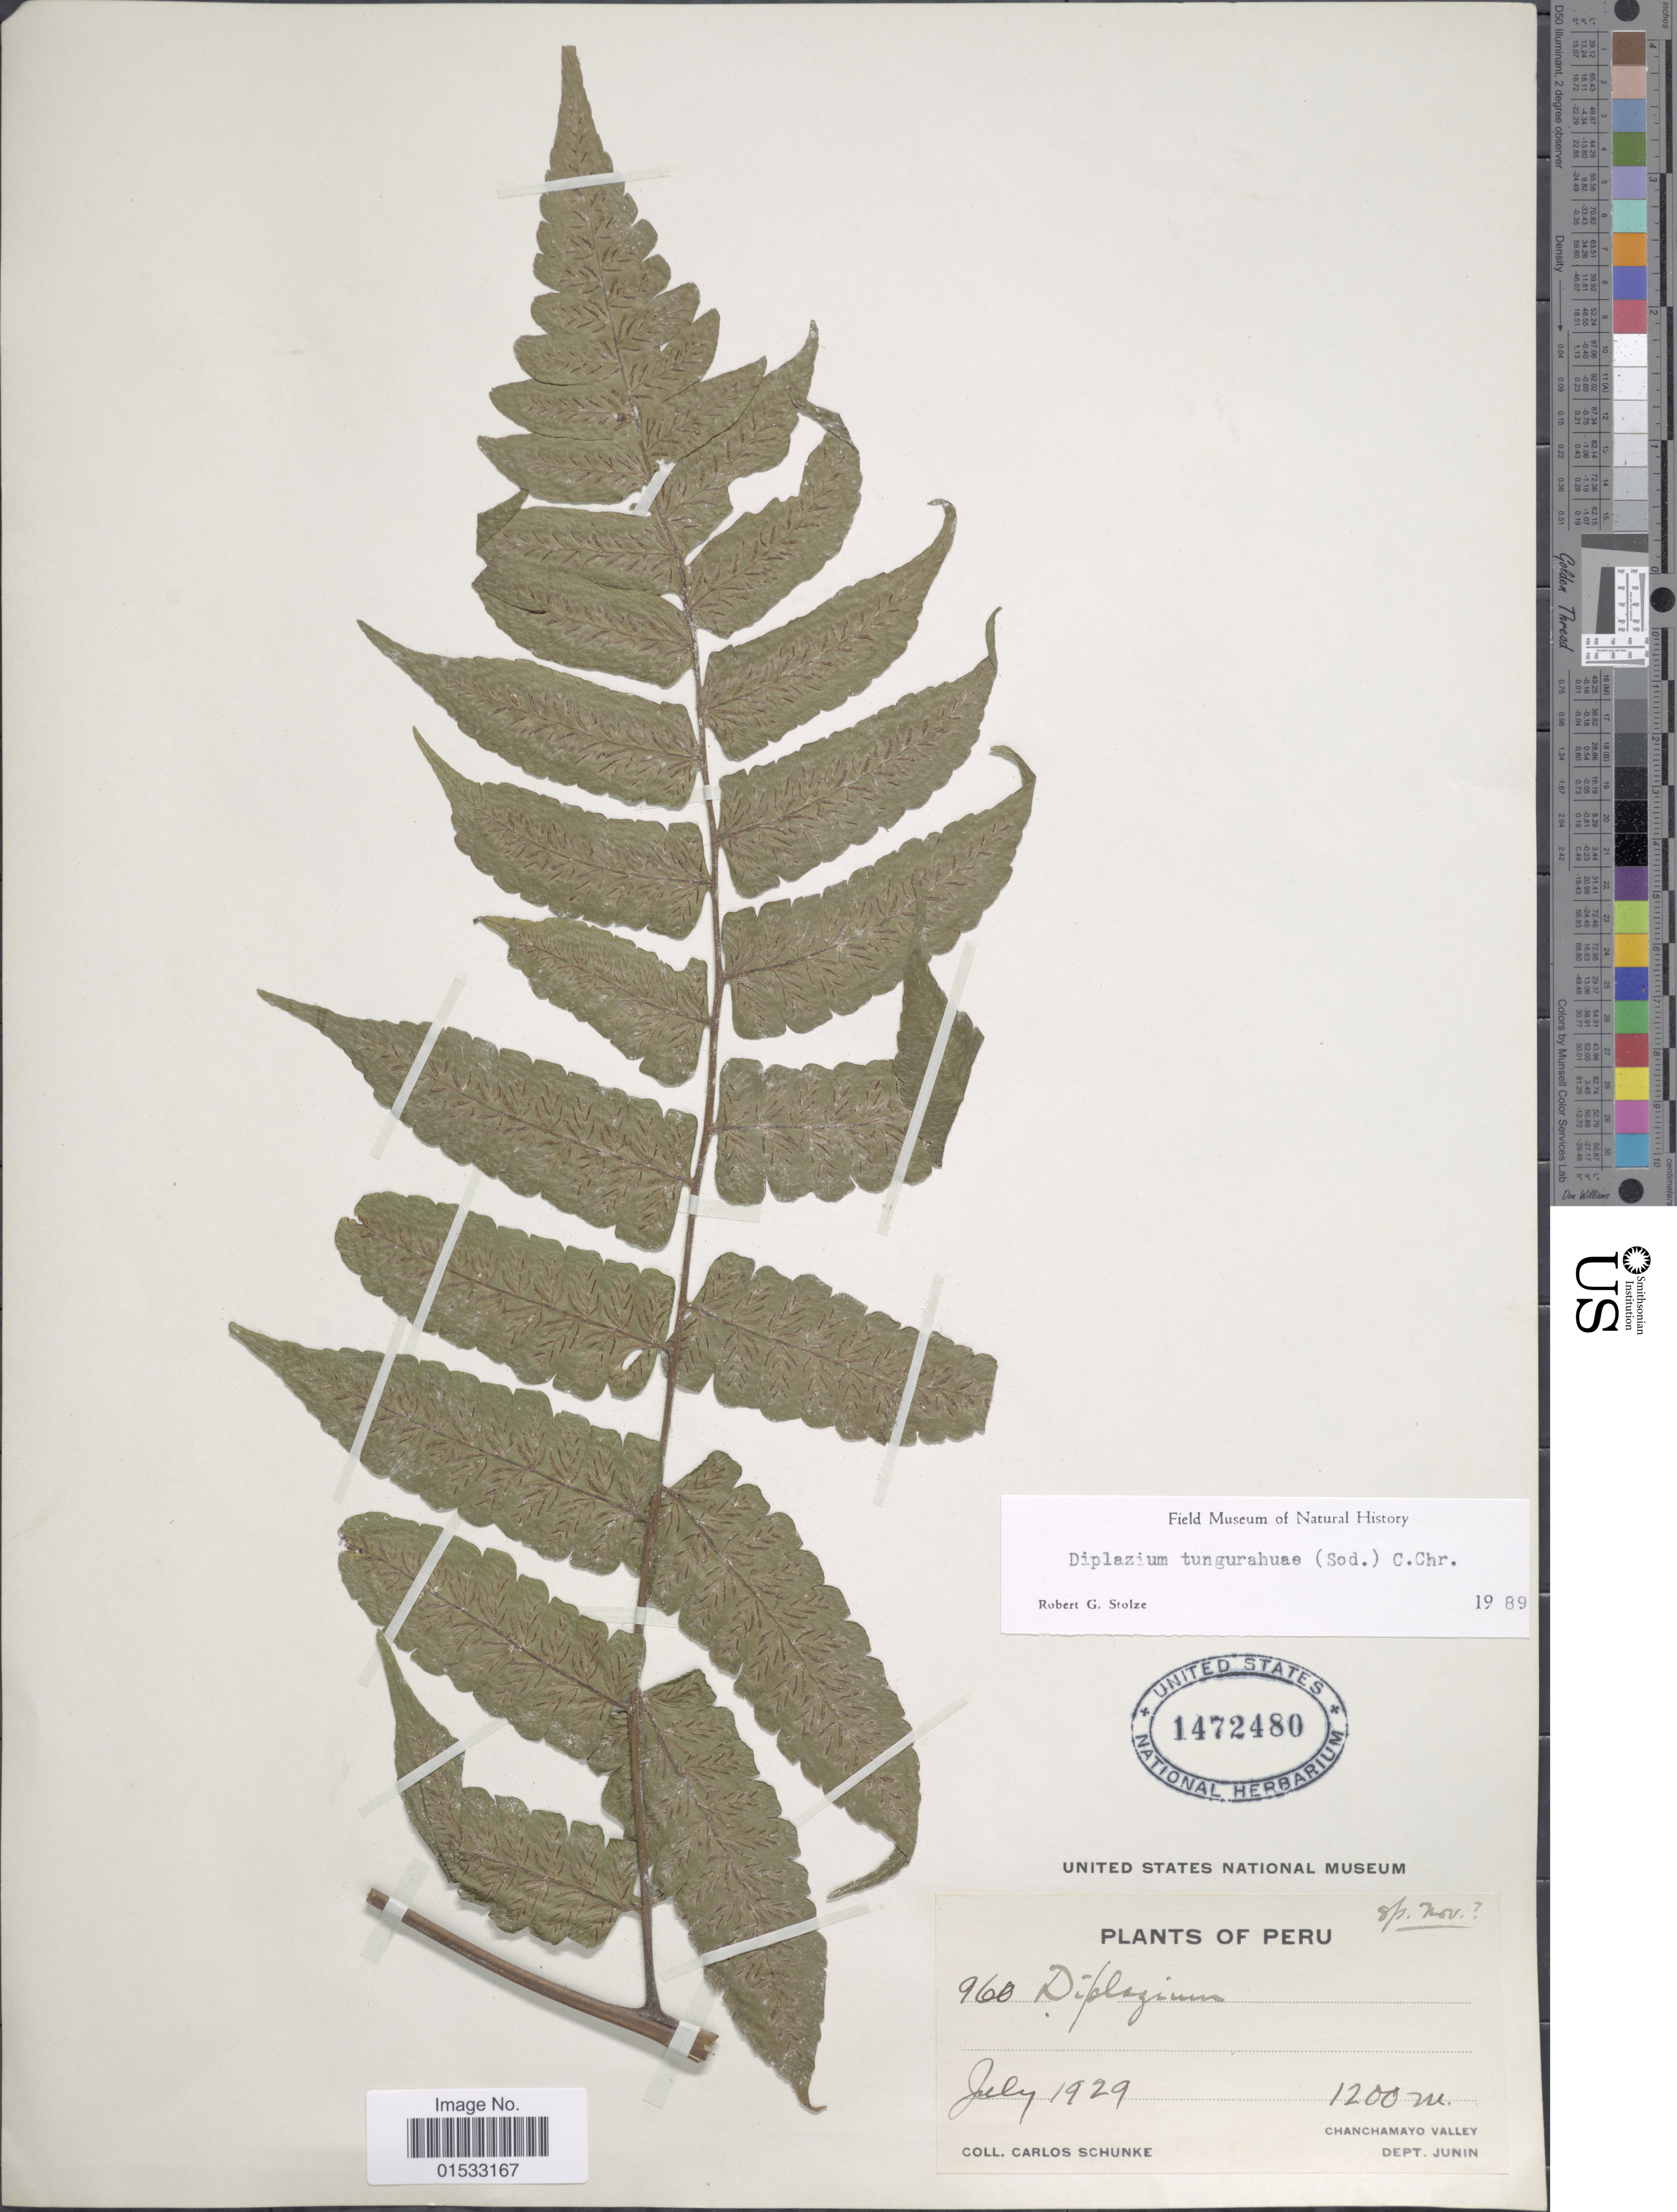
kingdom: Plantae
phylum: Tracheophyta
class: Polypodiopsida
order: Polypodiales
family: Athyriaceae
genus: Diplazium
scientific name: Diplazium tungurahuae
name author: (Sodiro) C. Chr.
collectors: C. Schunke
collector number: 960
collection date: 1929-07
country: Peru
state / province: Junín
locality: Chanchamayo Valley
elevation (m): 1200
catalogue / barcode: US 1472480